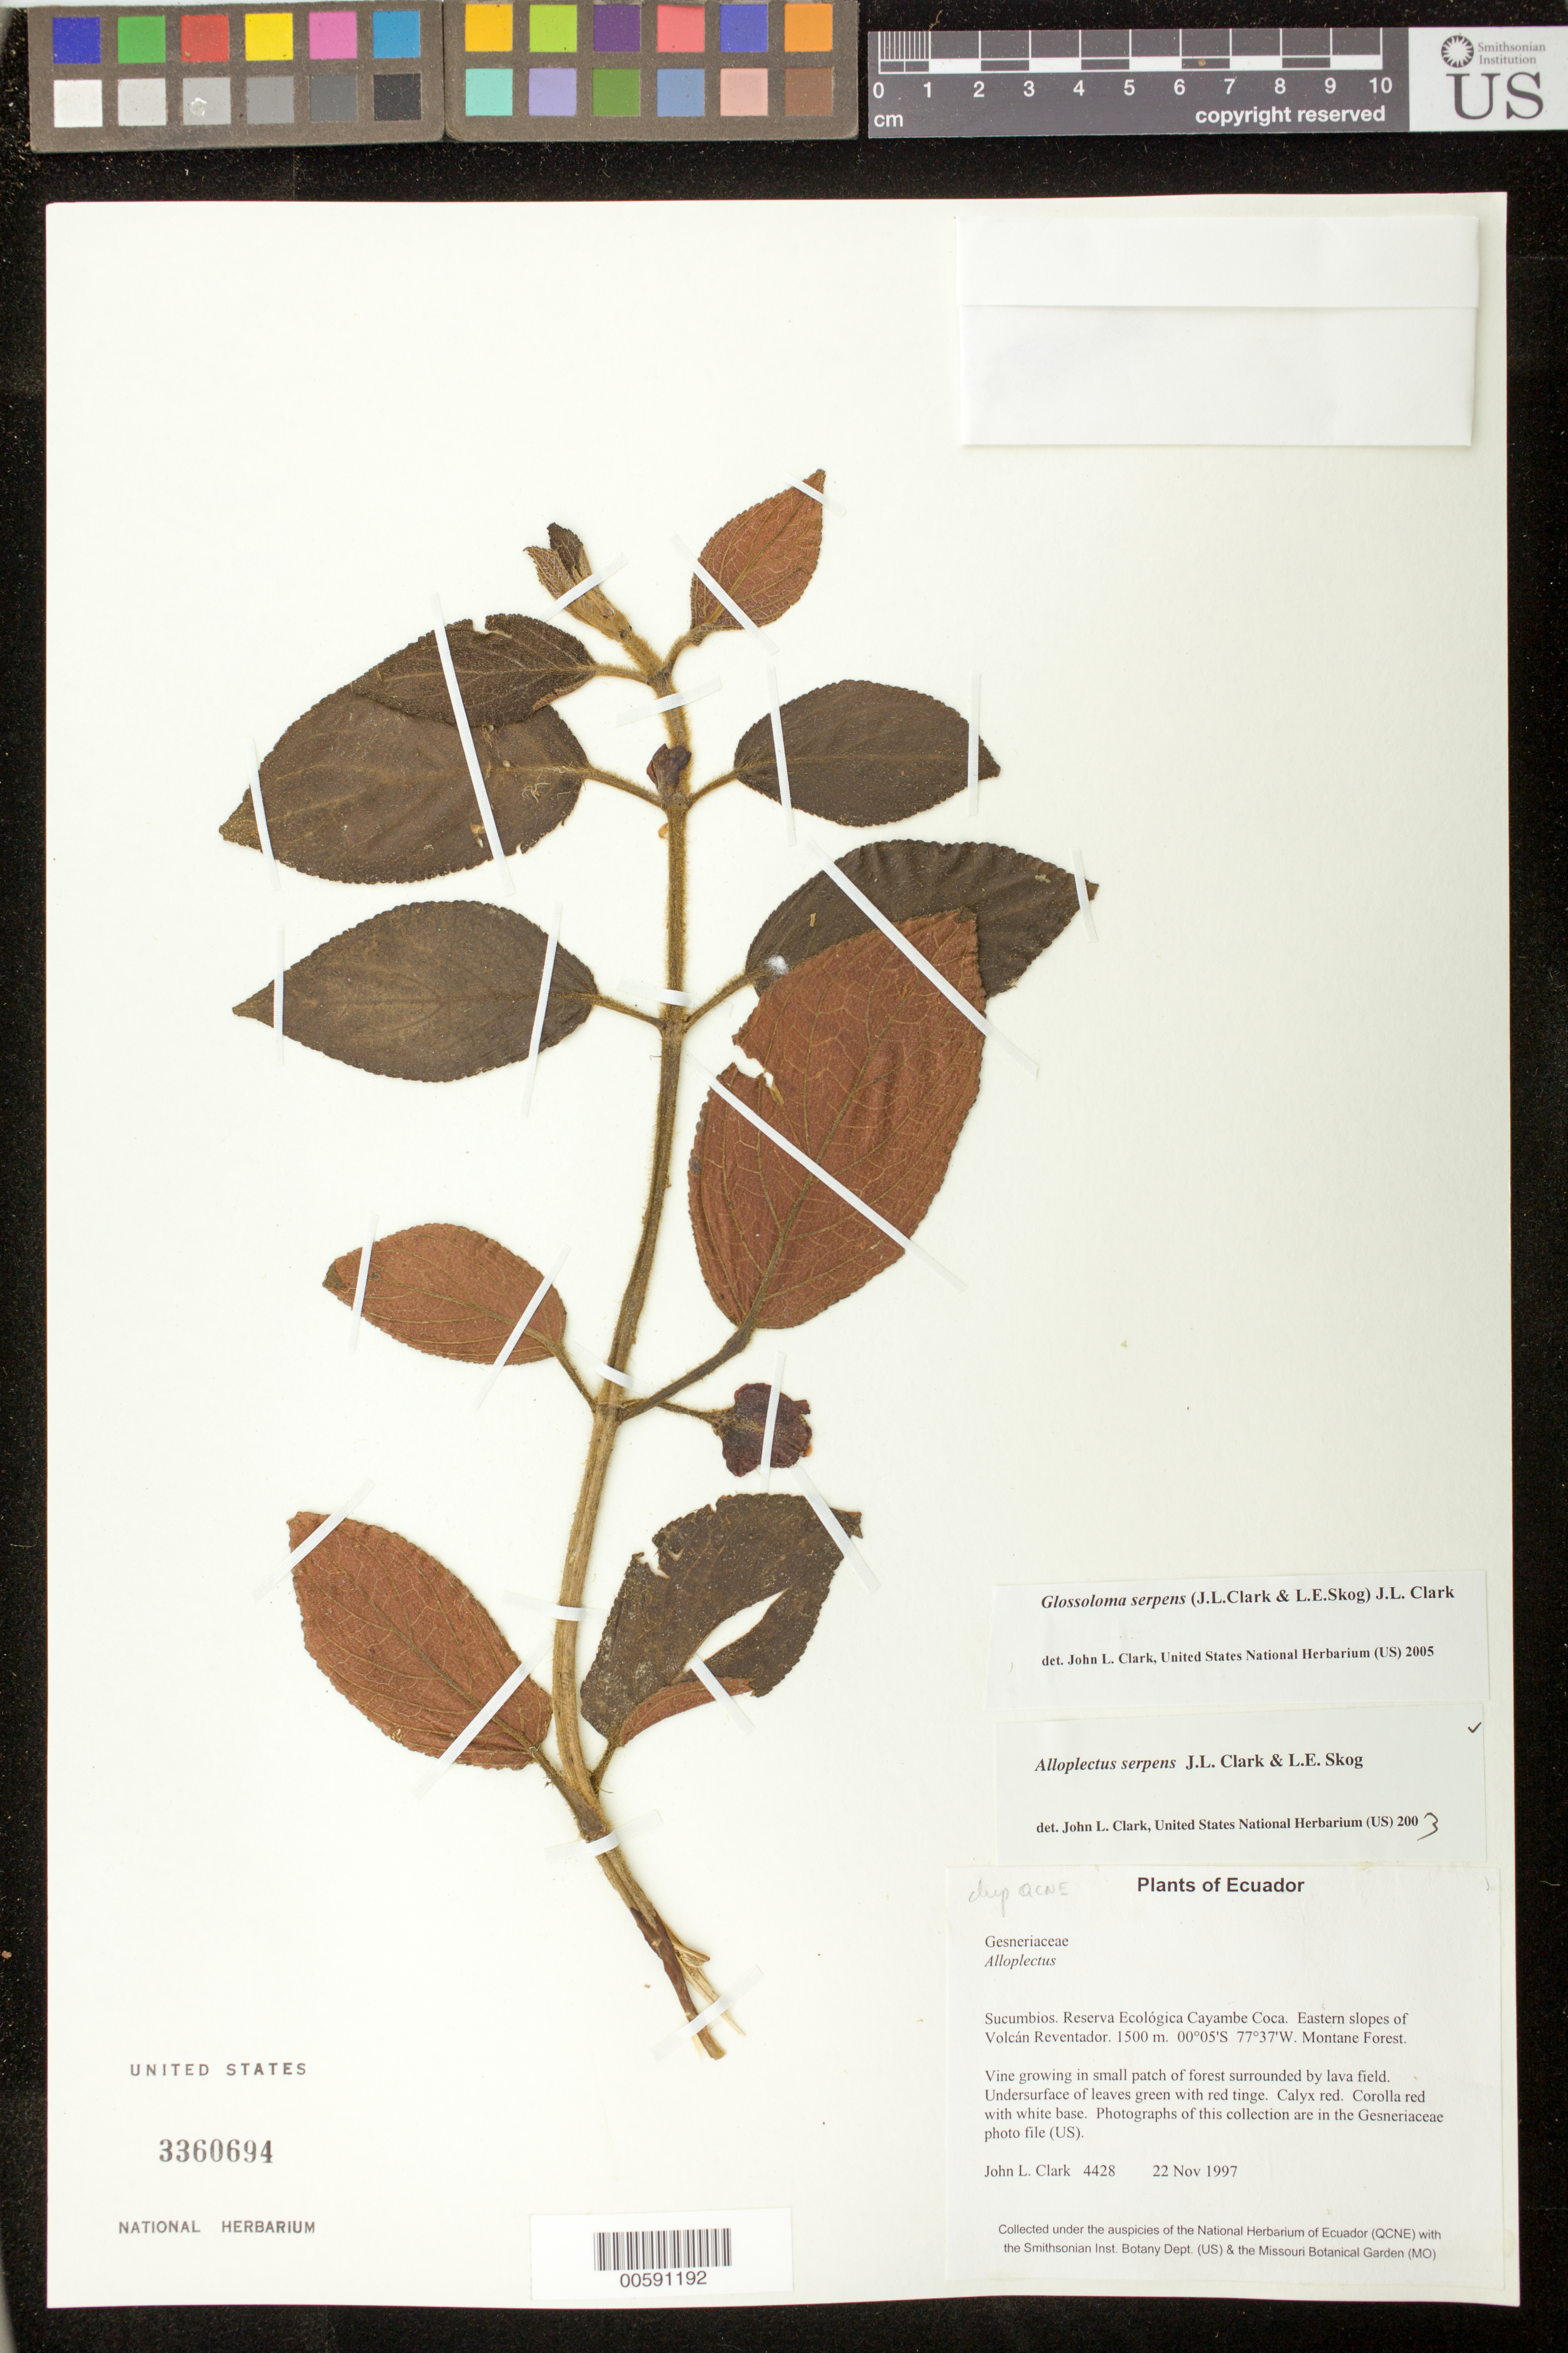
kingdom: Plantae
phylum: Tracheophyta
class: Magnoliopsida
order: Lamiales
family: Gesneriaceae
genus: Glossoloma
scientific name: Glossoloma serpens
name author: (J.L. Clark & L.E. Skog) J.L. Clark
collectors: J. L. Clark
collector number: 4428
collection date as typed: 22 Nov 1997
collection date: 1997-11-22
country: Ecuador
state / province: Sucumbíos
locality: Reserva Ecológica Cayambe Coca. Eastern slopes of Volcán Reventador.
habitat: Montane Forest; growing in small patch of forest surrounded by lava field.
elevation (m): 1500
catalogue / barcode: US 3360694